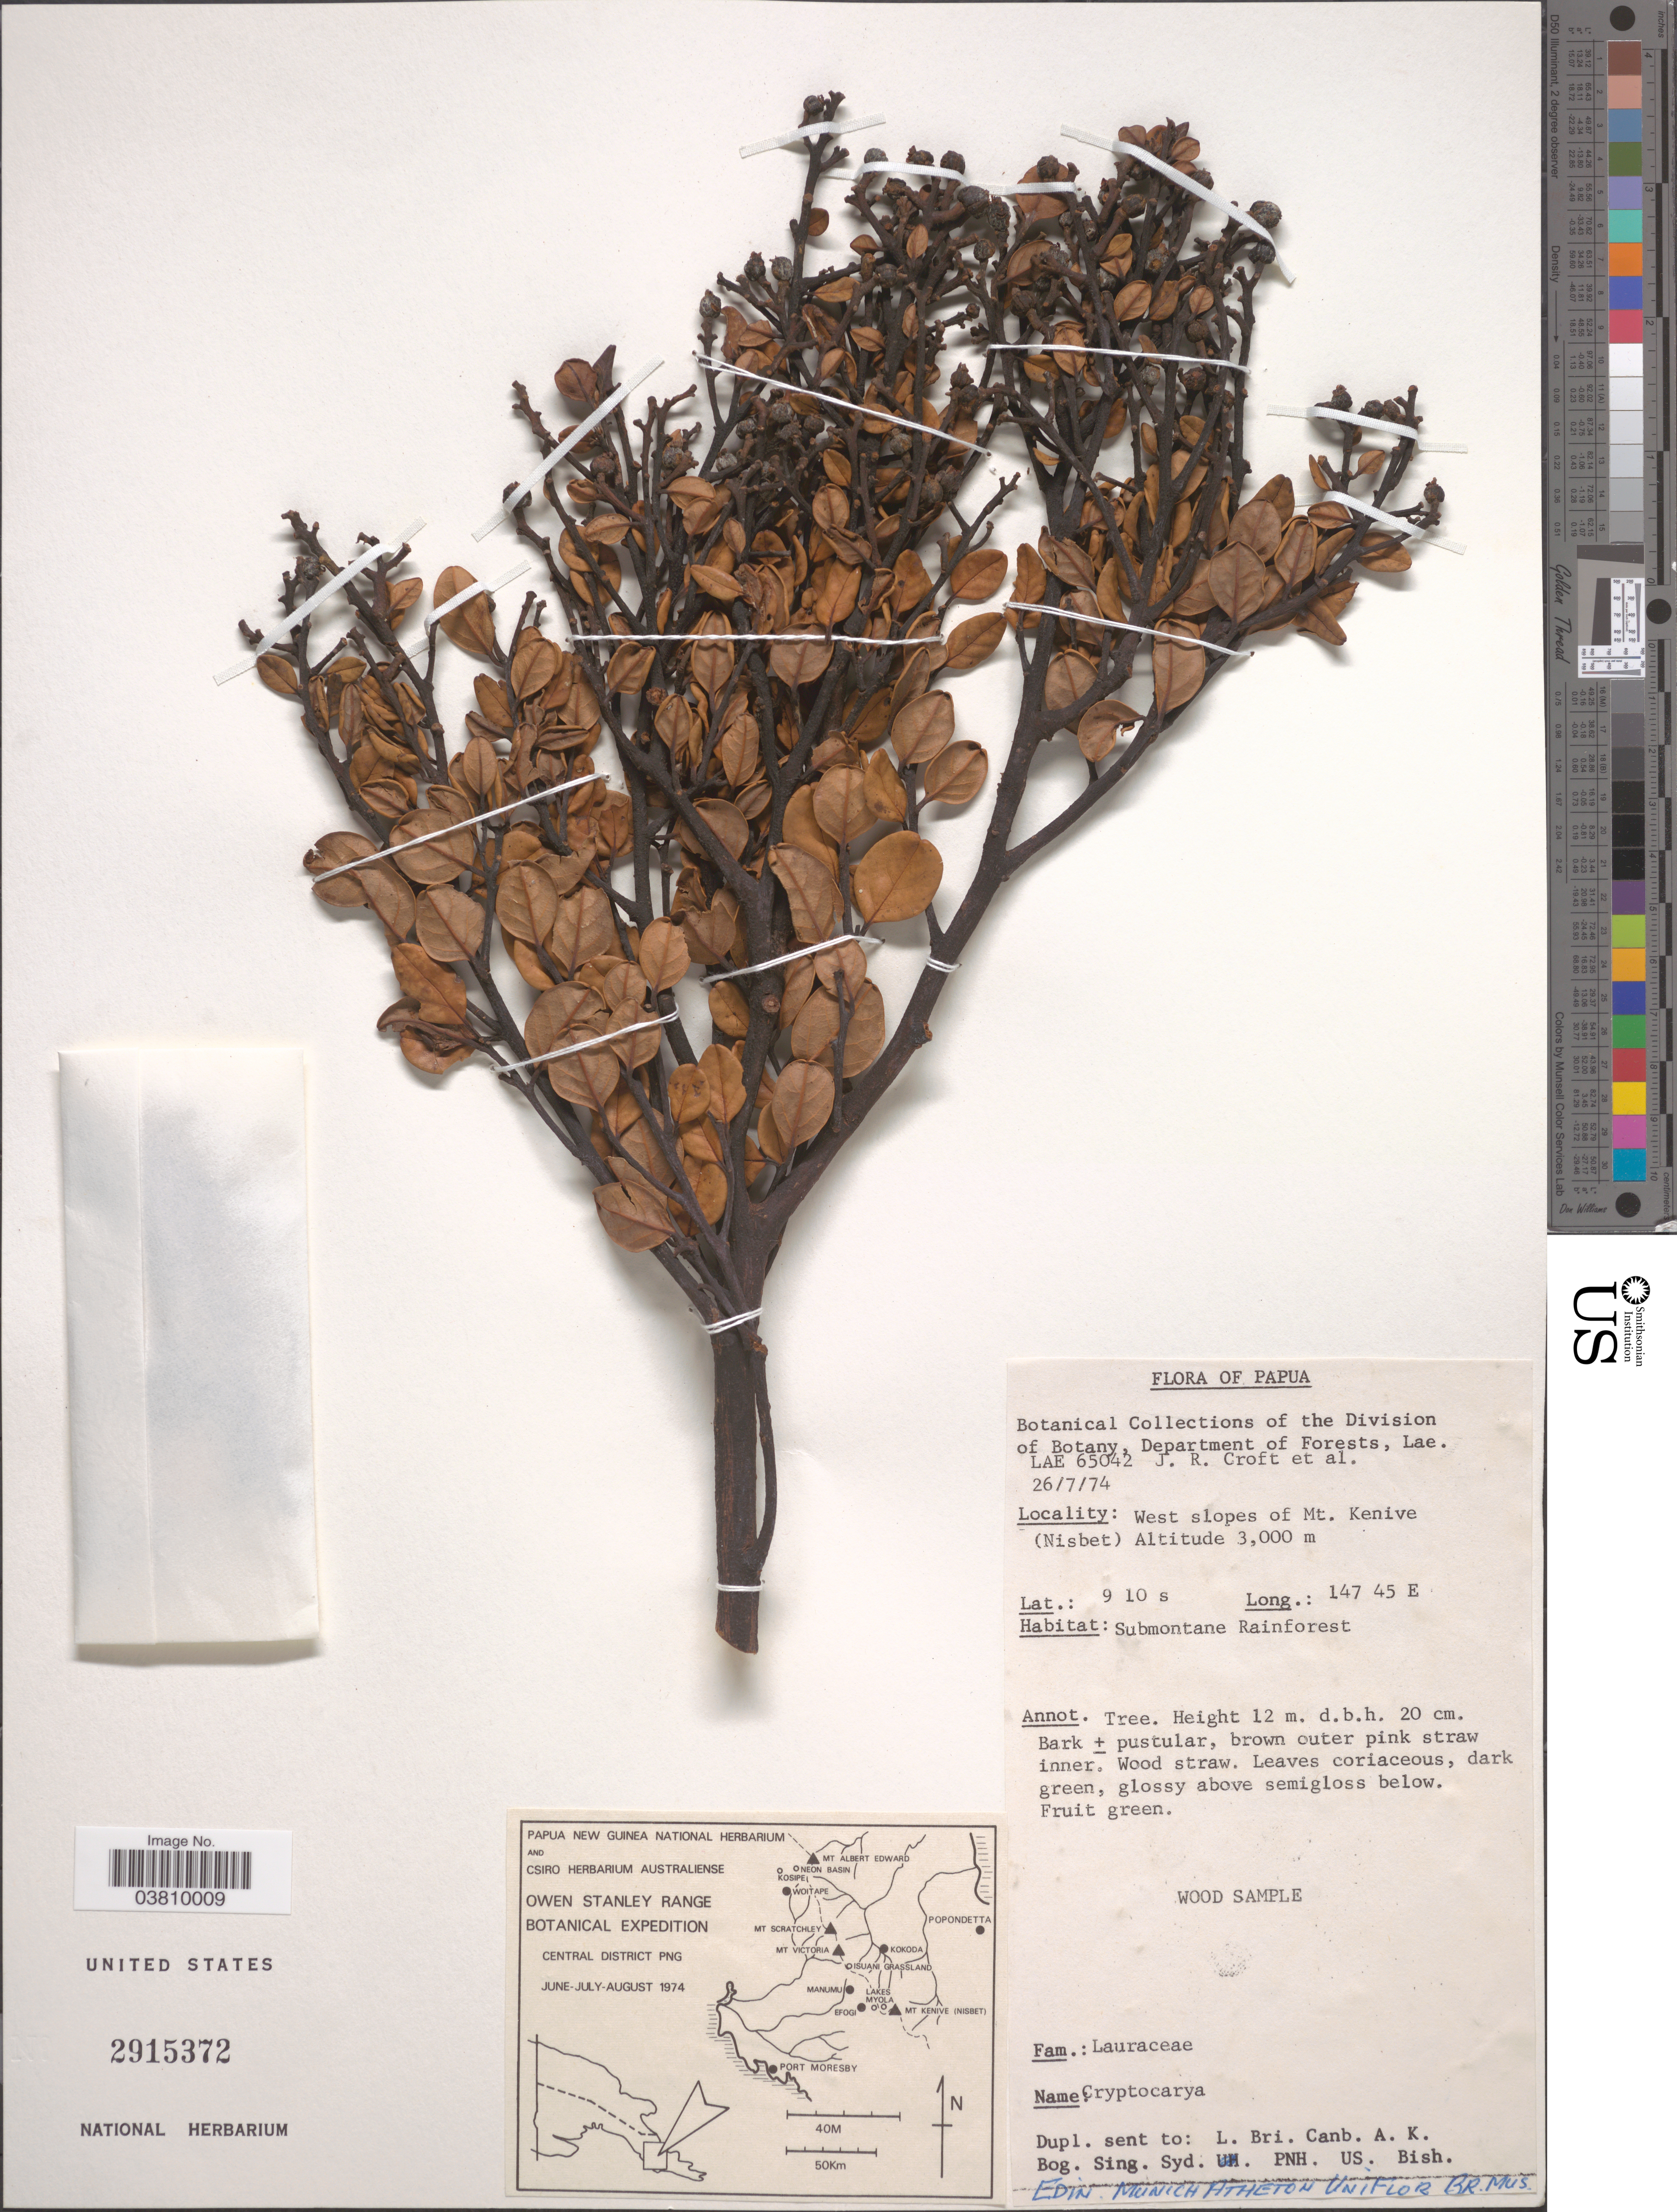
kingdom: Plantae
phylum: Tracheophyta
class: Magnoliopsida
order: Laurales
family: Lauraceae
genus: Cryptocarya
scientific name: Cryptocarya sp.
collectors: J. R. Croft & et al.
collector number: LAE65042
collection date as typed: Transcribed d/m/y: 26/7/74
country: Indonesia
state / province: Papua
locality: West slopes of Mt. Kenive (Nisbet).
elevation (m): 3000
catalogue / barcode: US 2915372